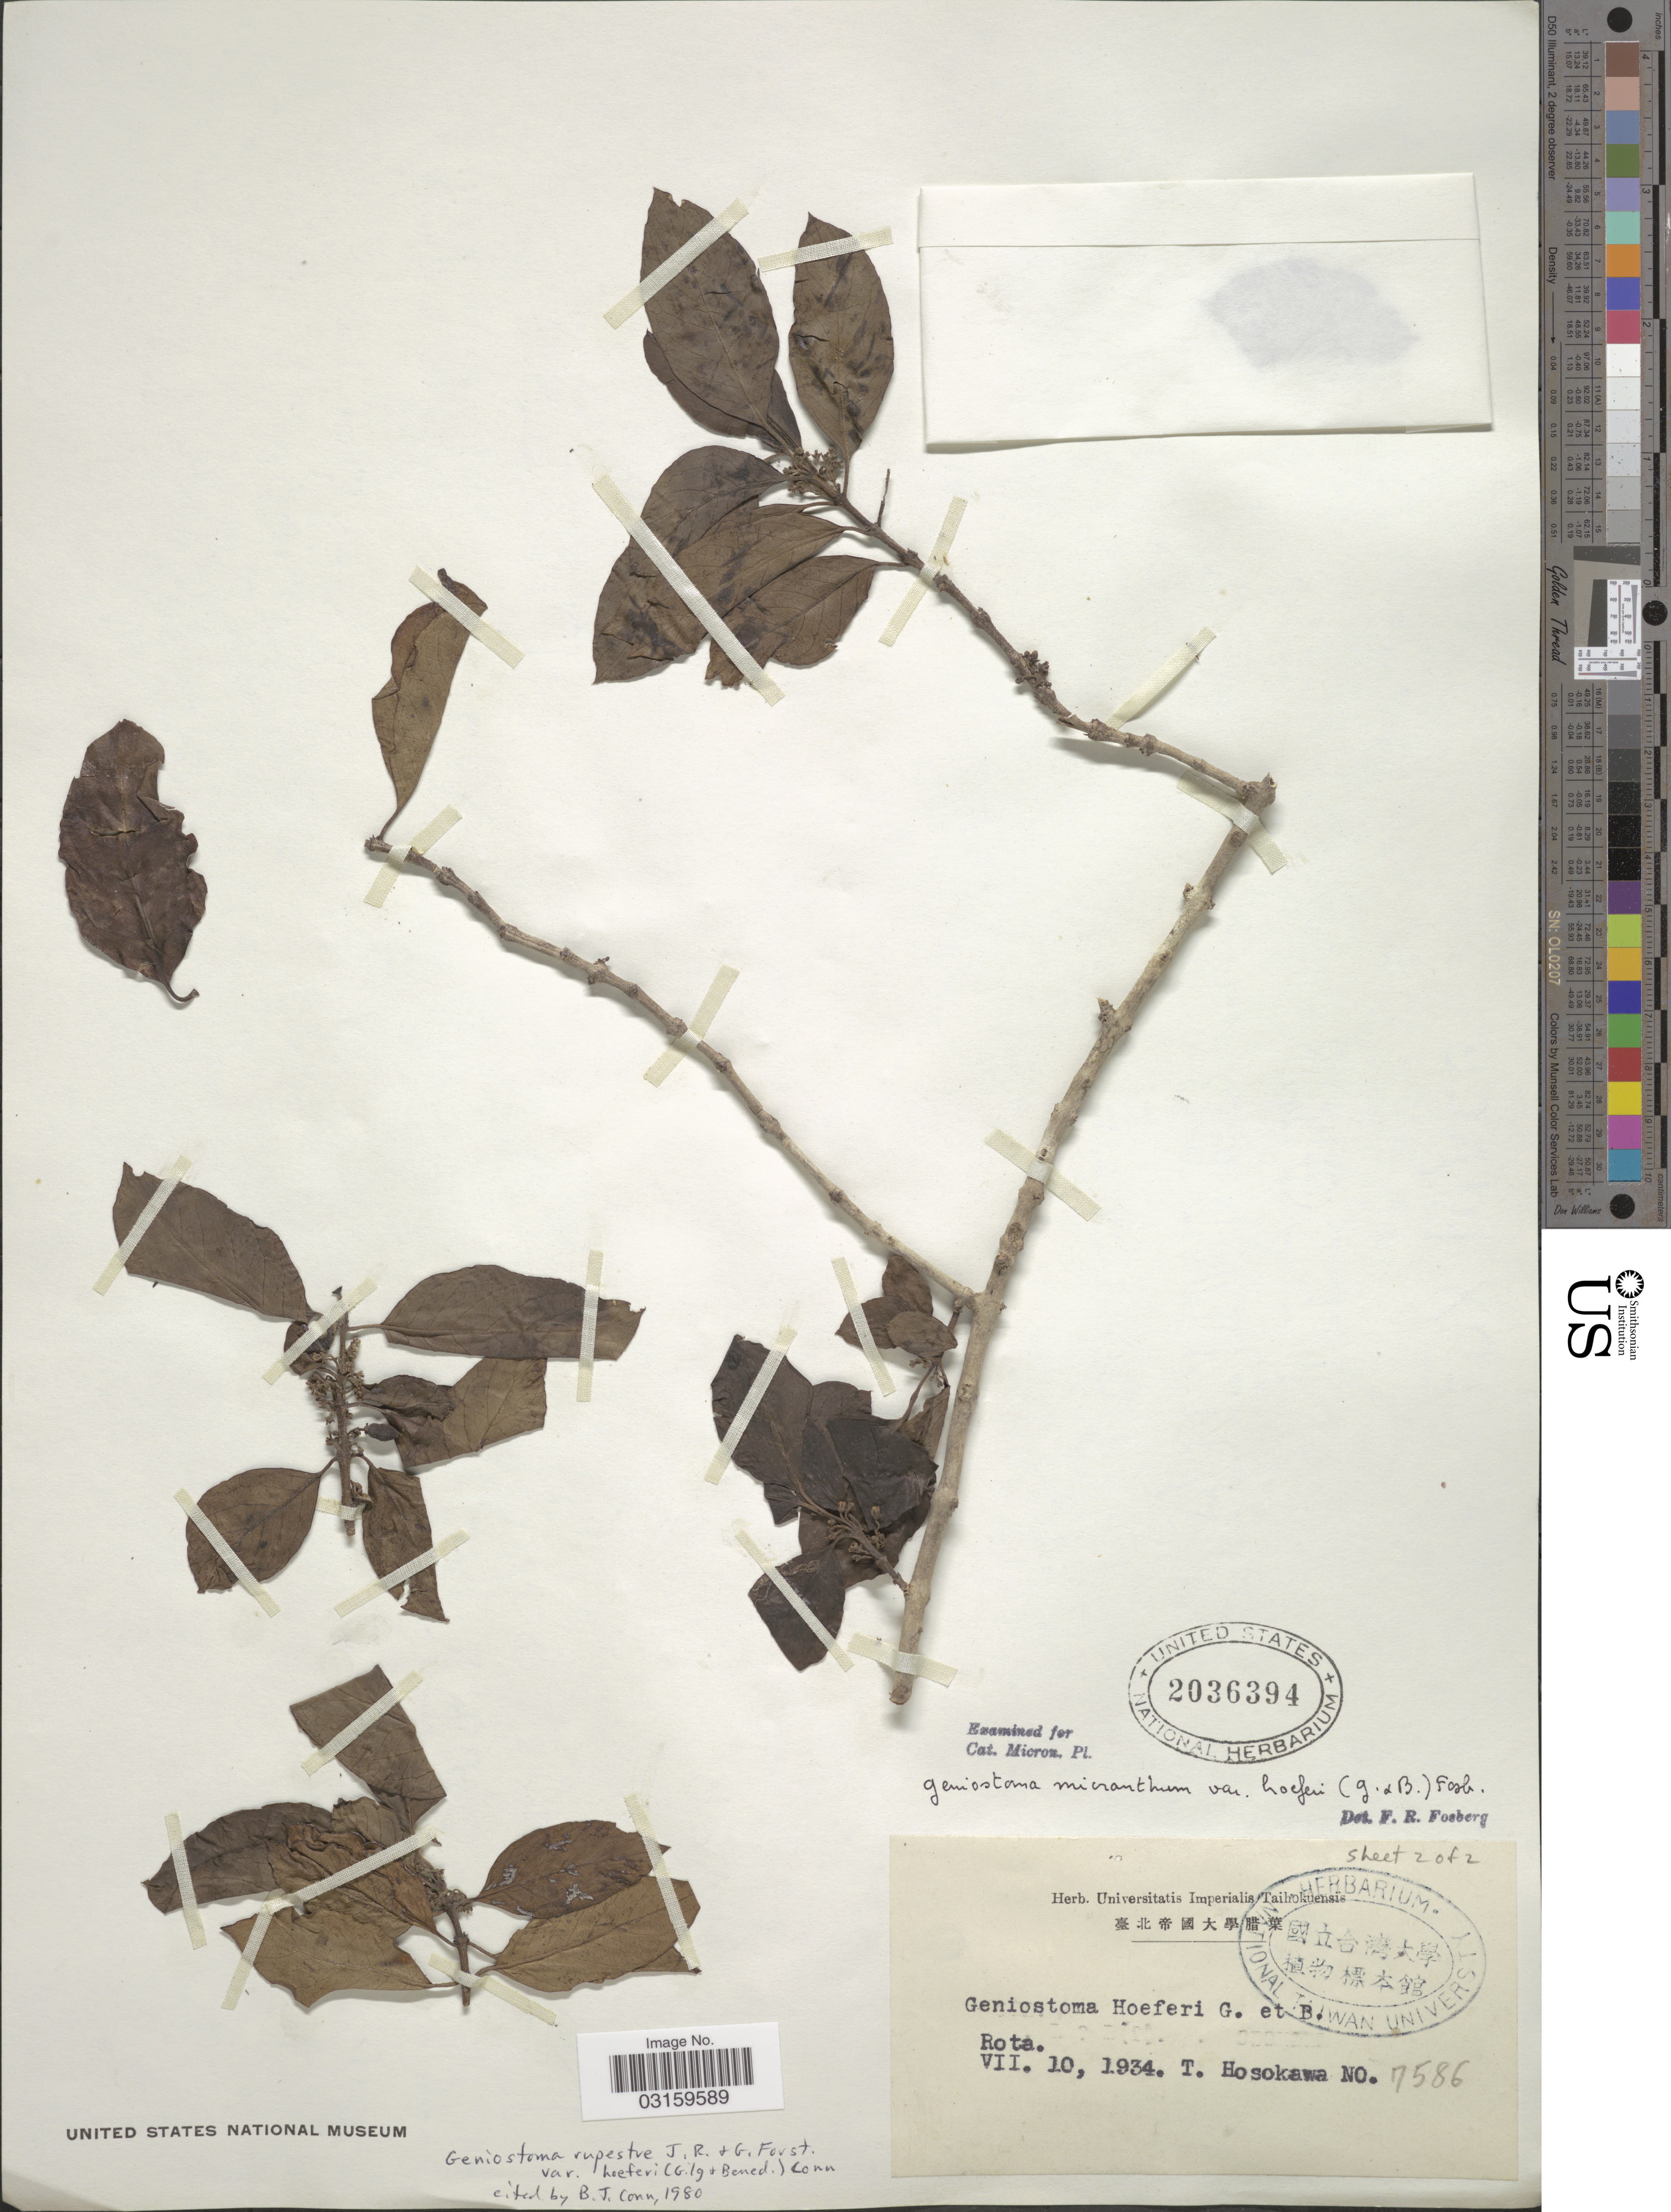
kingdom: Plantae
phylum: Tracheophyta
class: Magnoliopsida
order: Gentianales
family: Loganiaceae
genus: Geniostoma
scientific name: Geniostoma rupestre var. hoeferi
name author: (Gilg & Benedict) B.J. Conn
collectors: T. Hosokawa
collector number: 7586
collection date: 1934-07-10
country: Northern Mariana Islands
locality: Rota.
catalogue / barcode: US 2036394